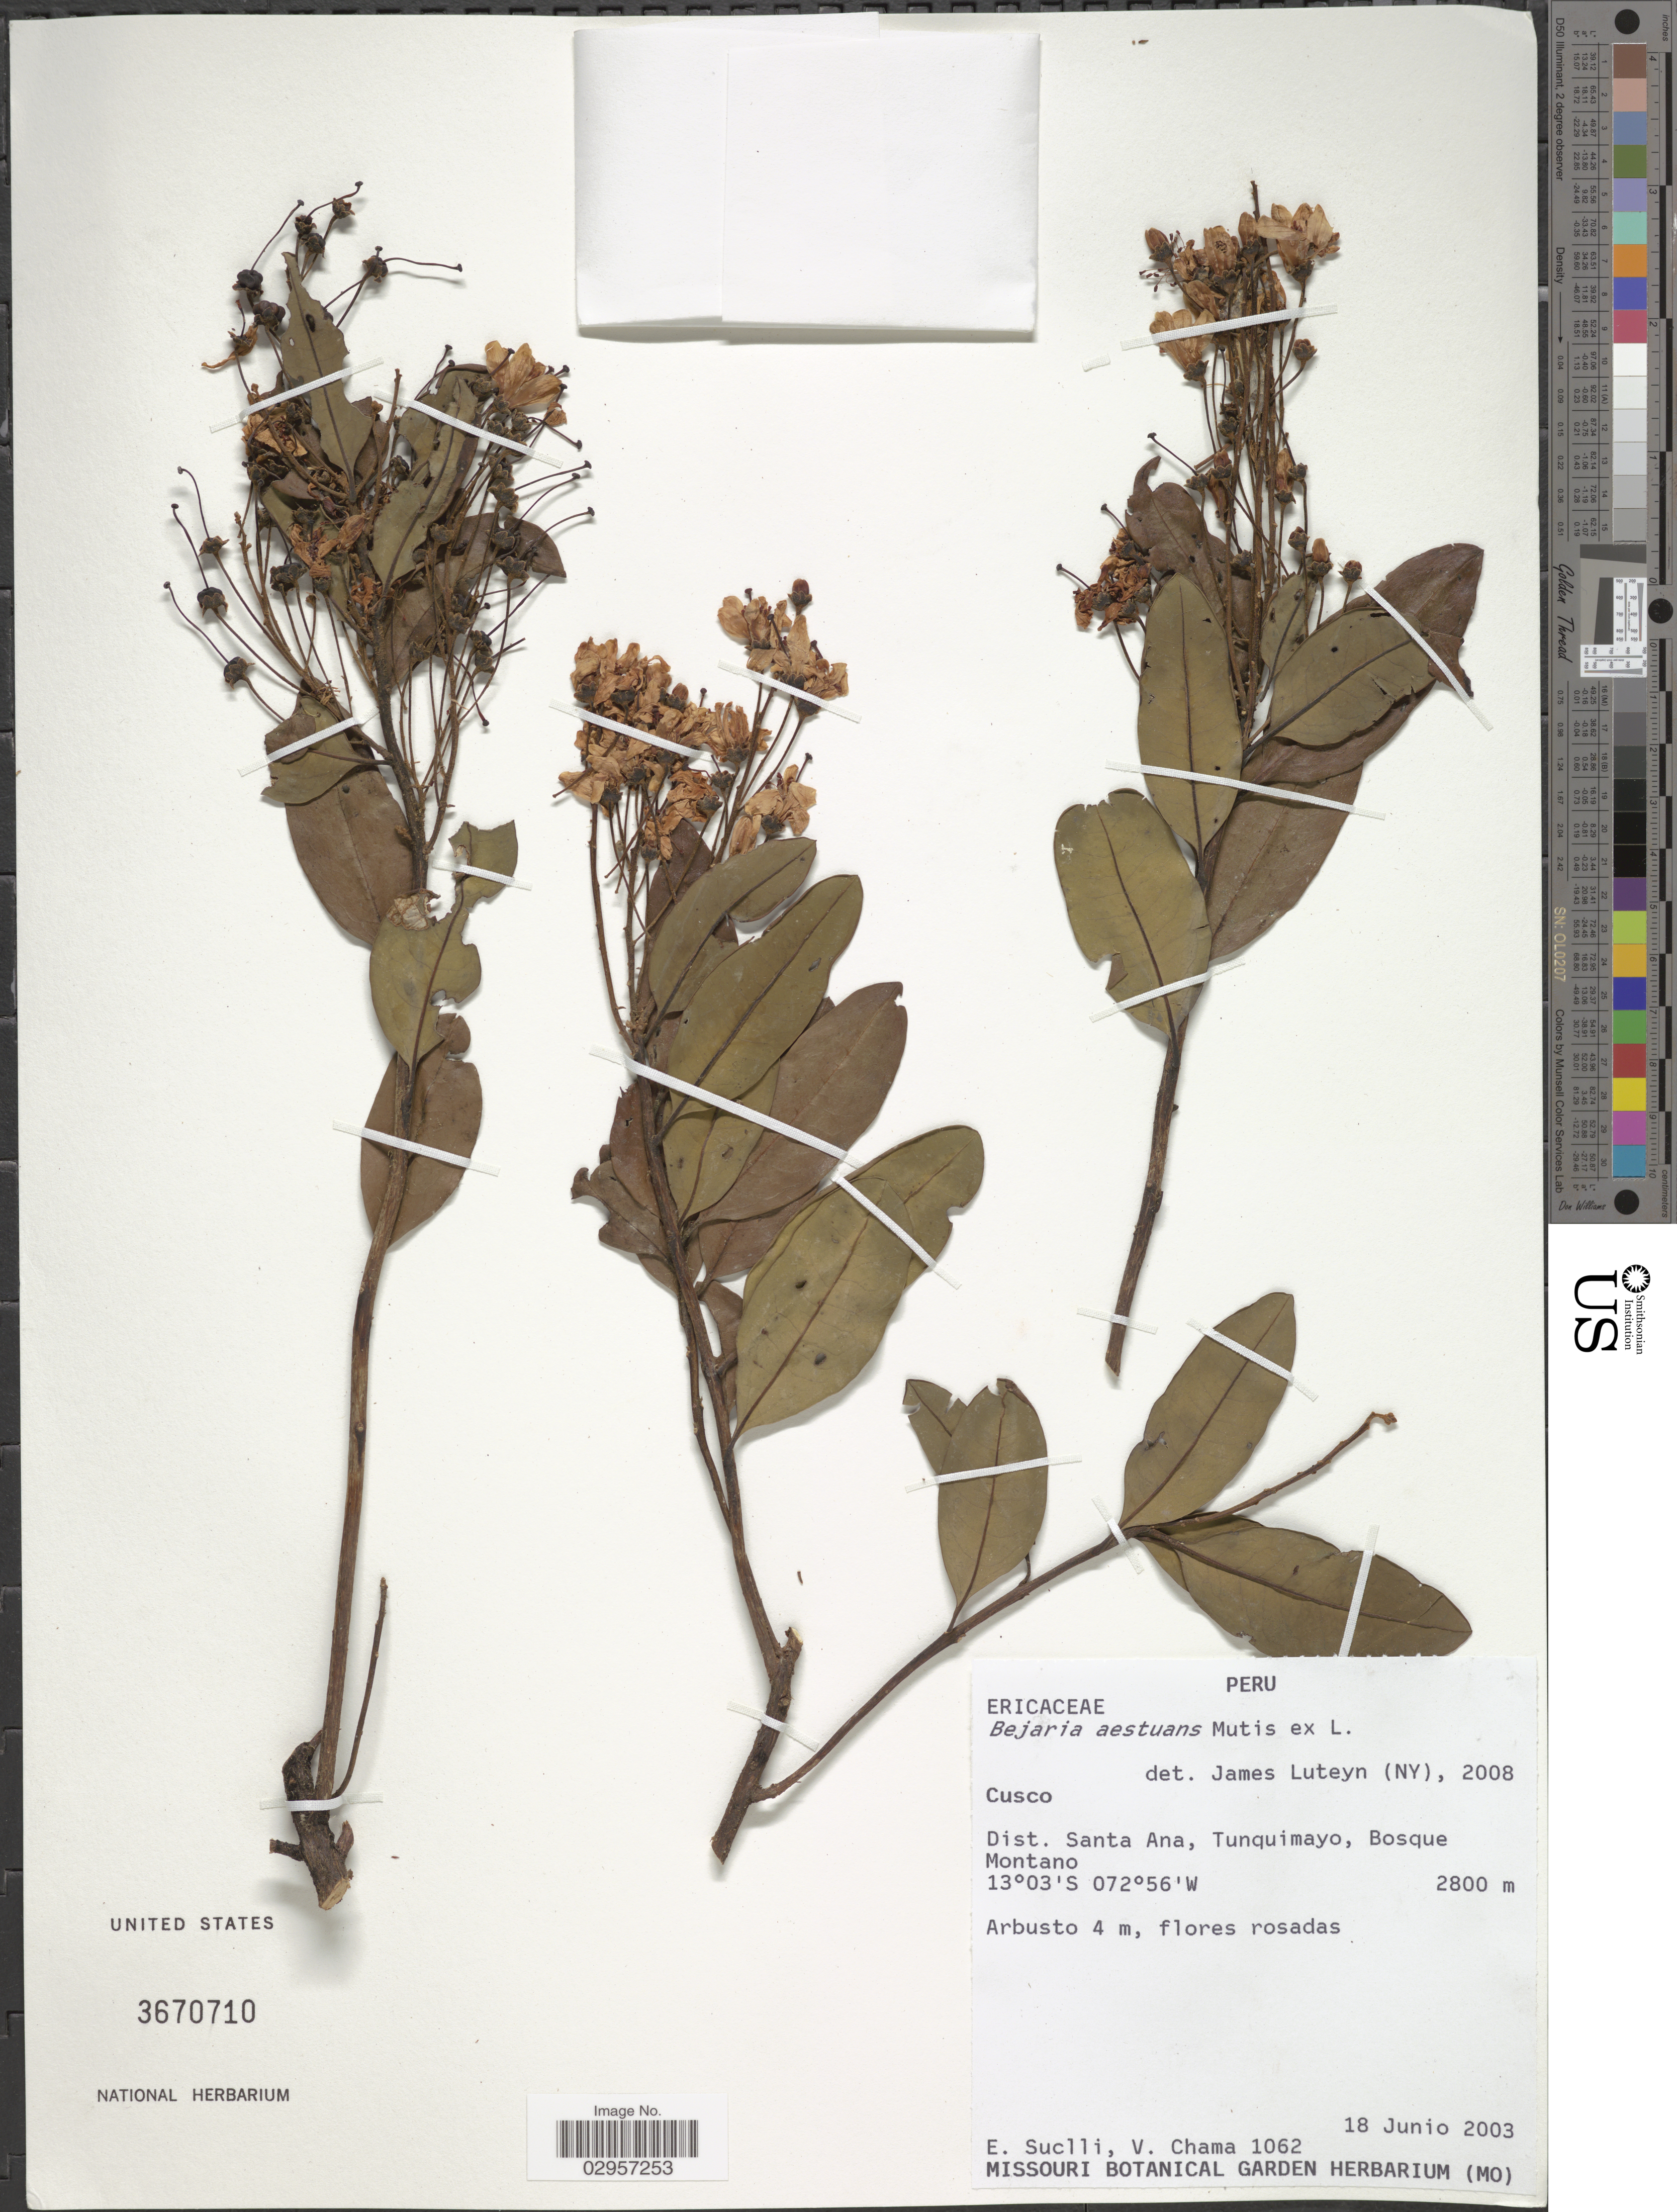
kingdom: Plantae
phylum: Tracheophyta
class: Magnoliopsida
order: Ericales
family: Ericaceae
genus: Befaria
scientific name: Befaria aestuans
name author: Mutis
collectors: E. Suclli & V. Chama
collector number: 1062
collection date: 2003-06-18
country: Peru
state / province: Cusco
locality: Dist. Santa Ana, Tunquimayo, Bosque Montano.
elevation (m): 2800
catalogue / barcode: US 3670710